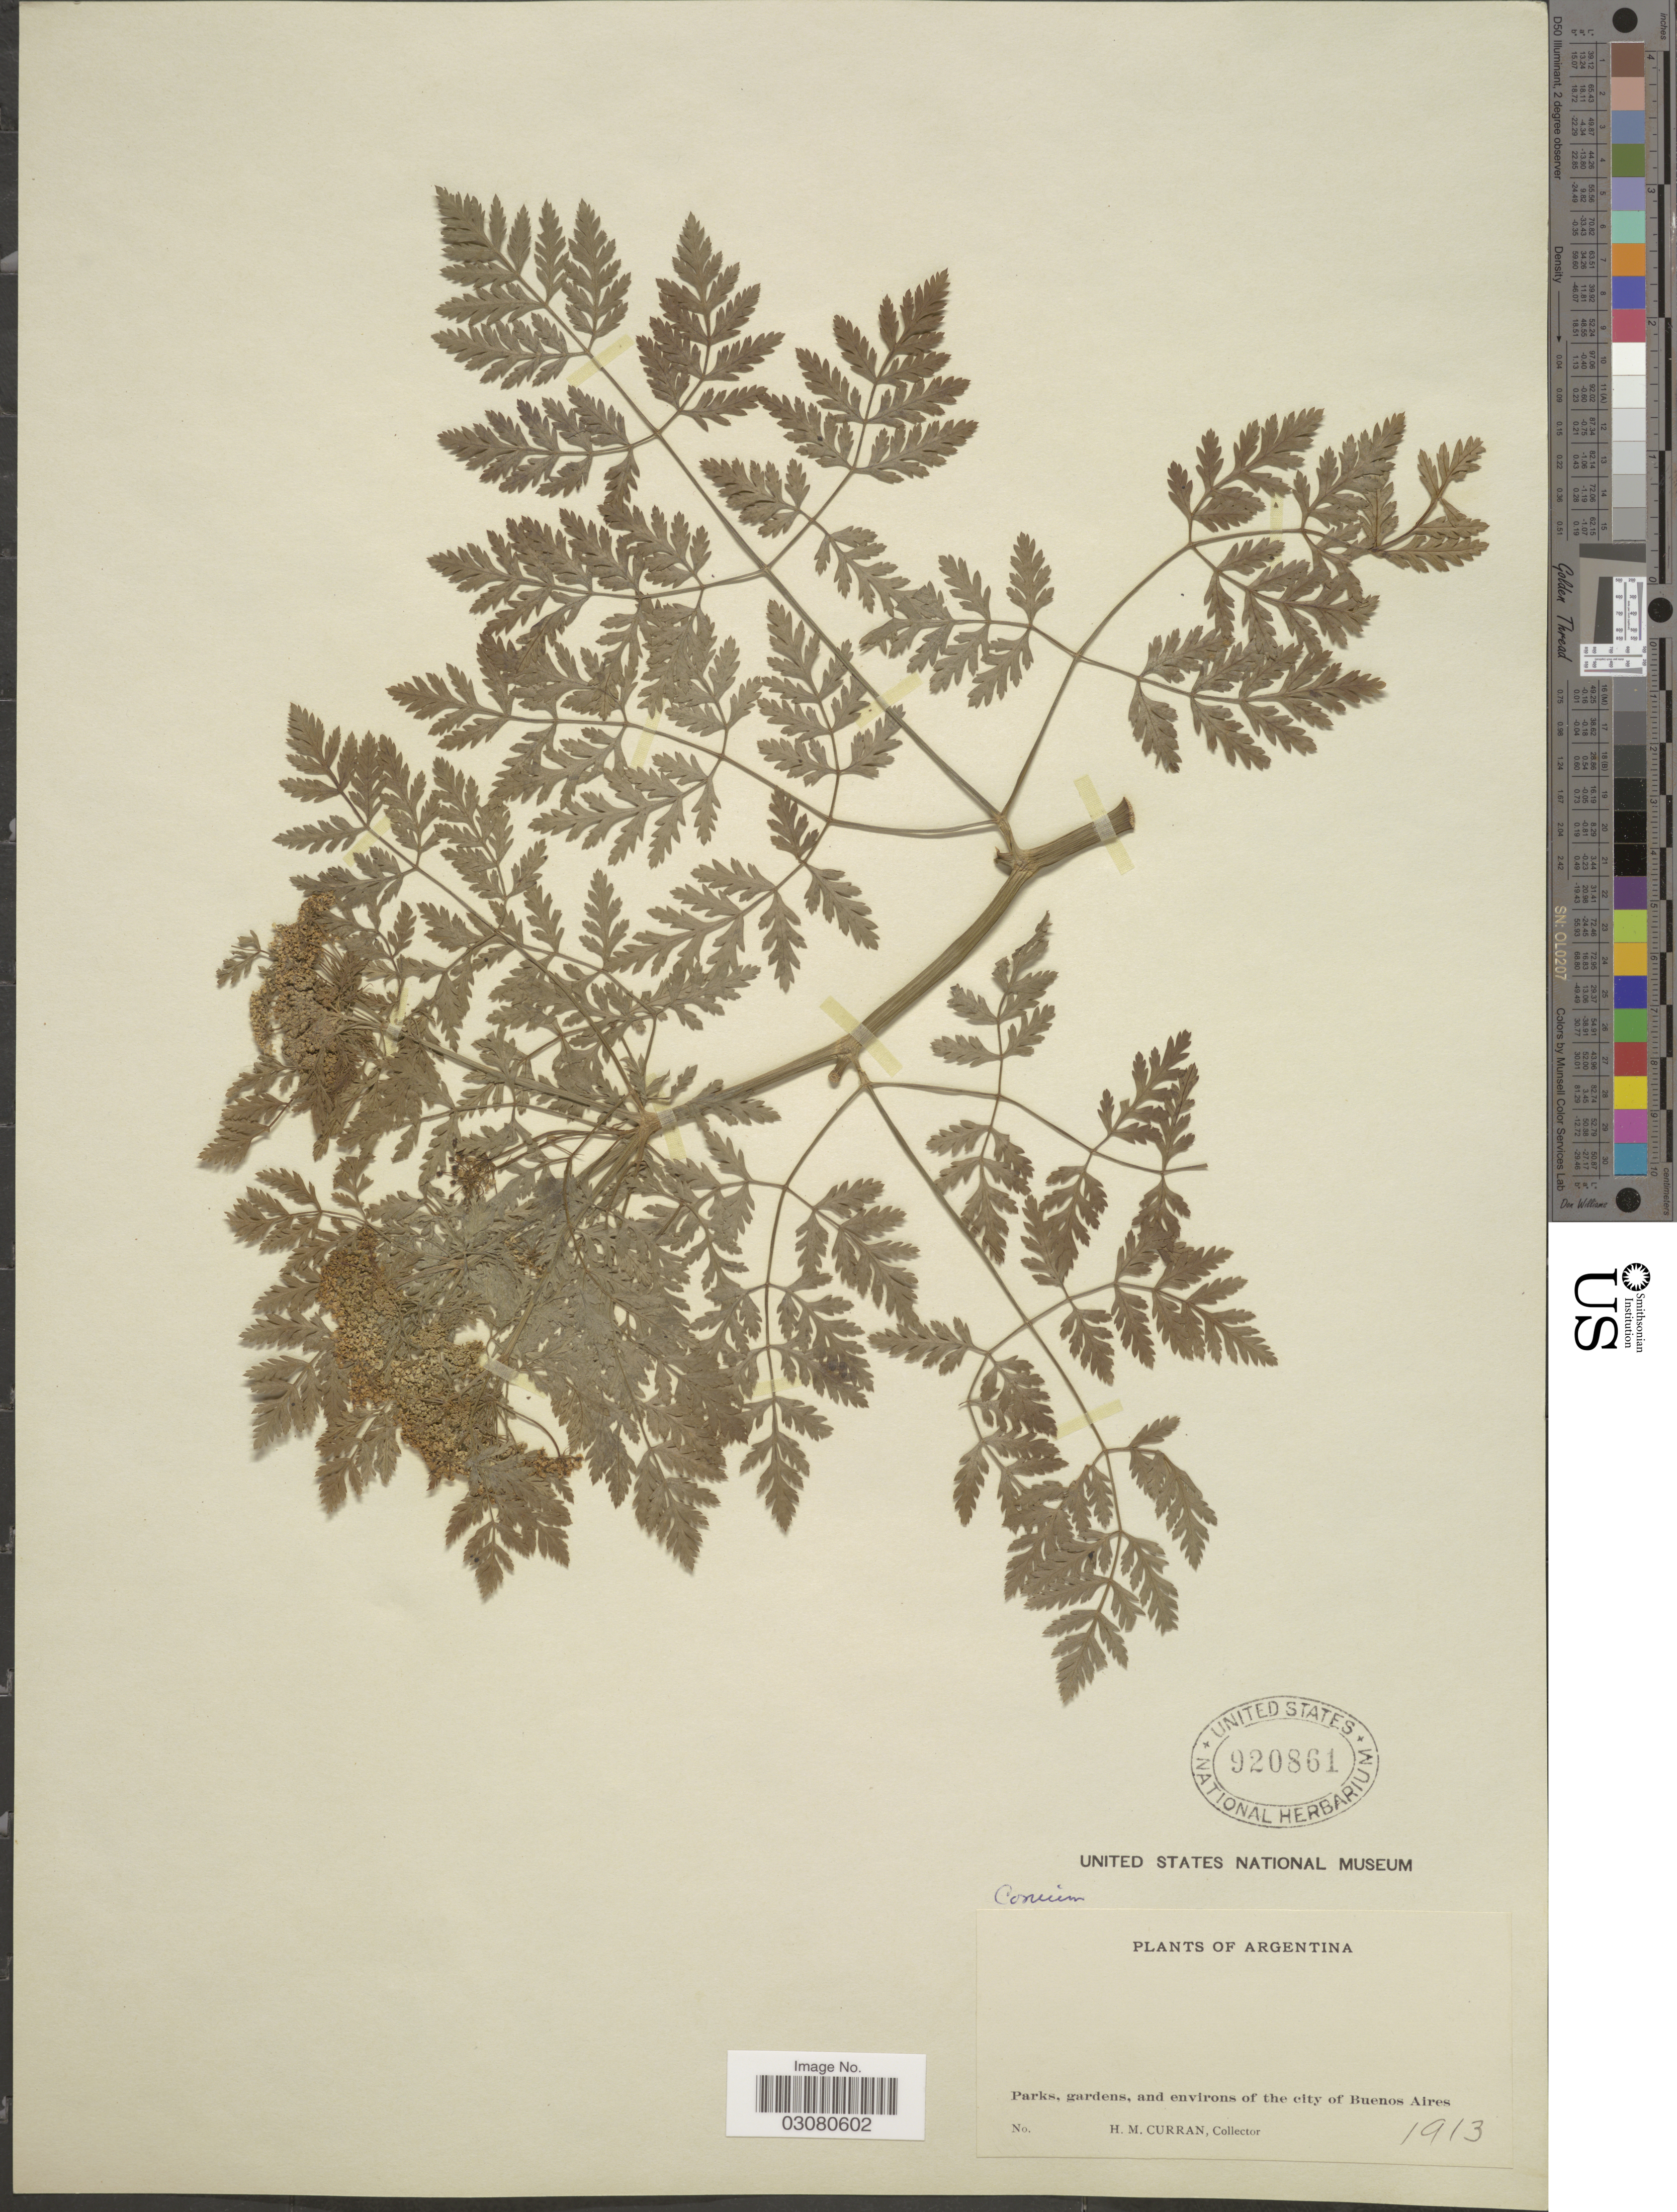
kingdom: Plantae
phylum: Tracheophyta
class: Magnoliopsida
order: Apiales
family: Apiaceae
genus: Conium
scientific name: Conium maculatum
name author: L.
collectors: H. M. Curran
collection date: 1913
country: Argentina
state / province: Buenos Aires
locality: Parks, gardens, and environs of the city of Buenos Aires.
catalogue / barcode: US 920861